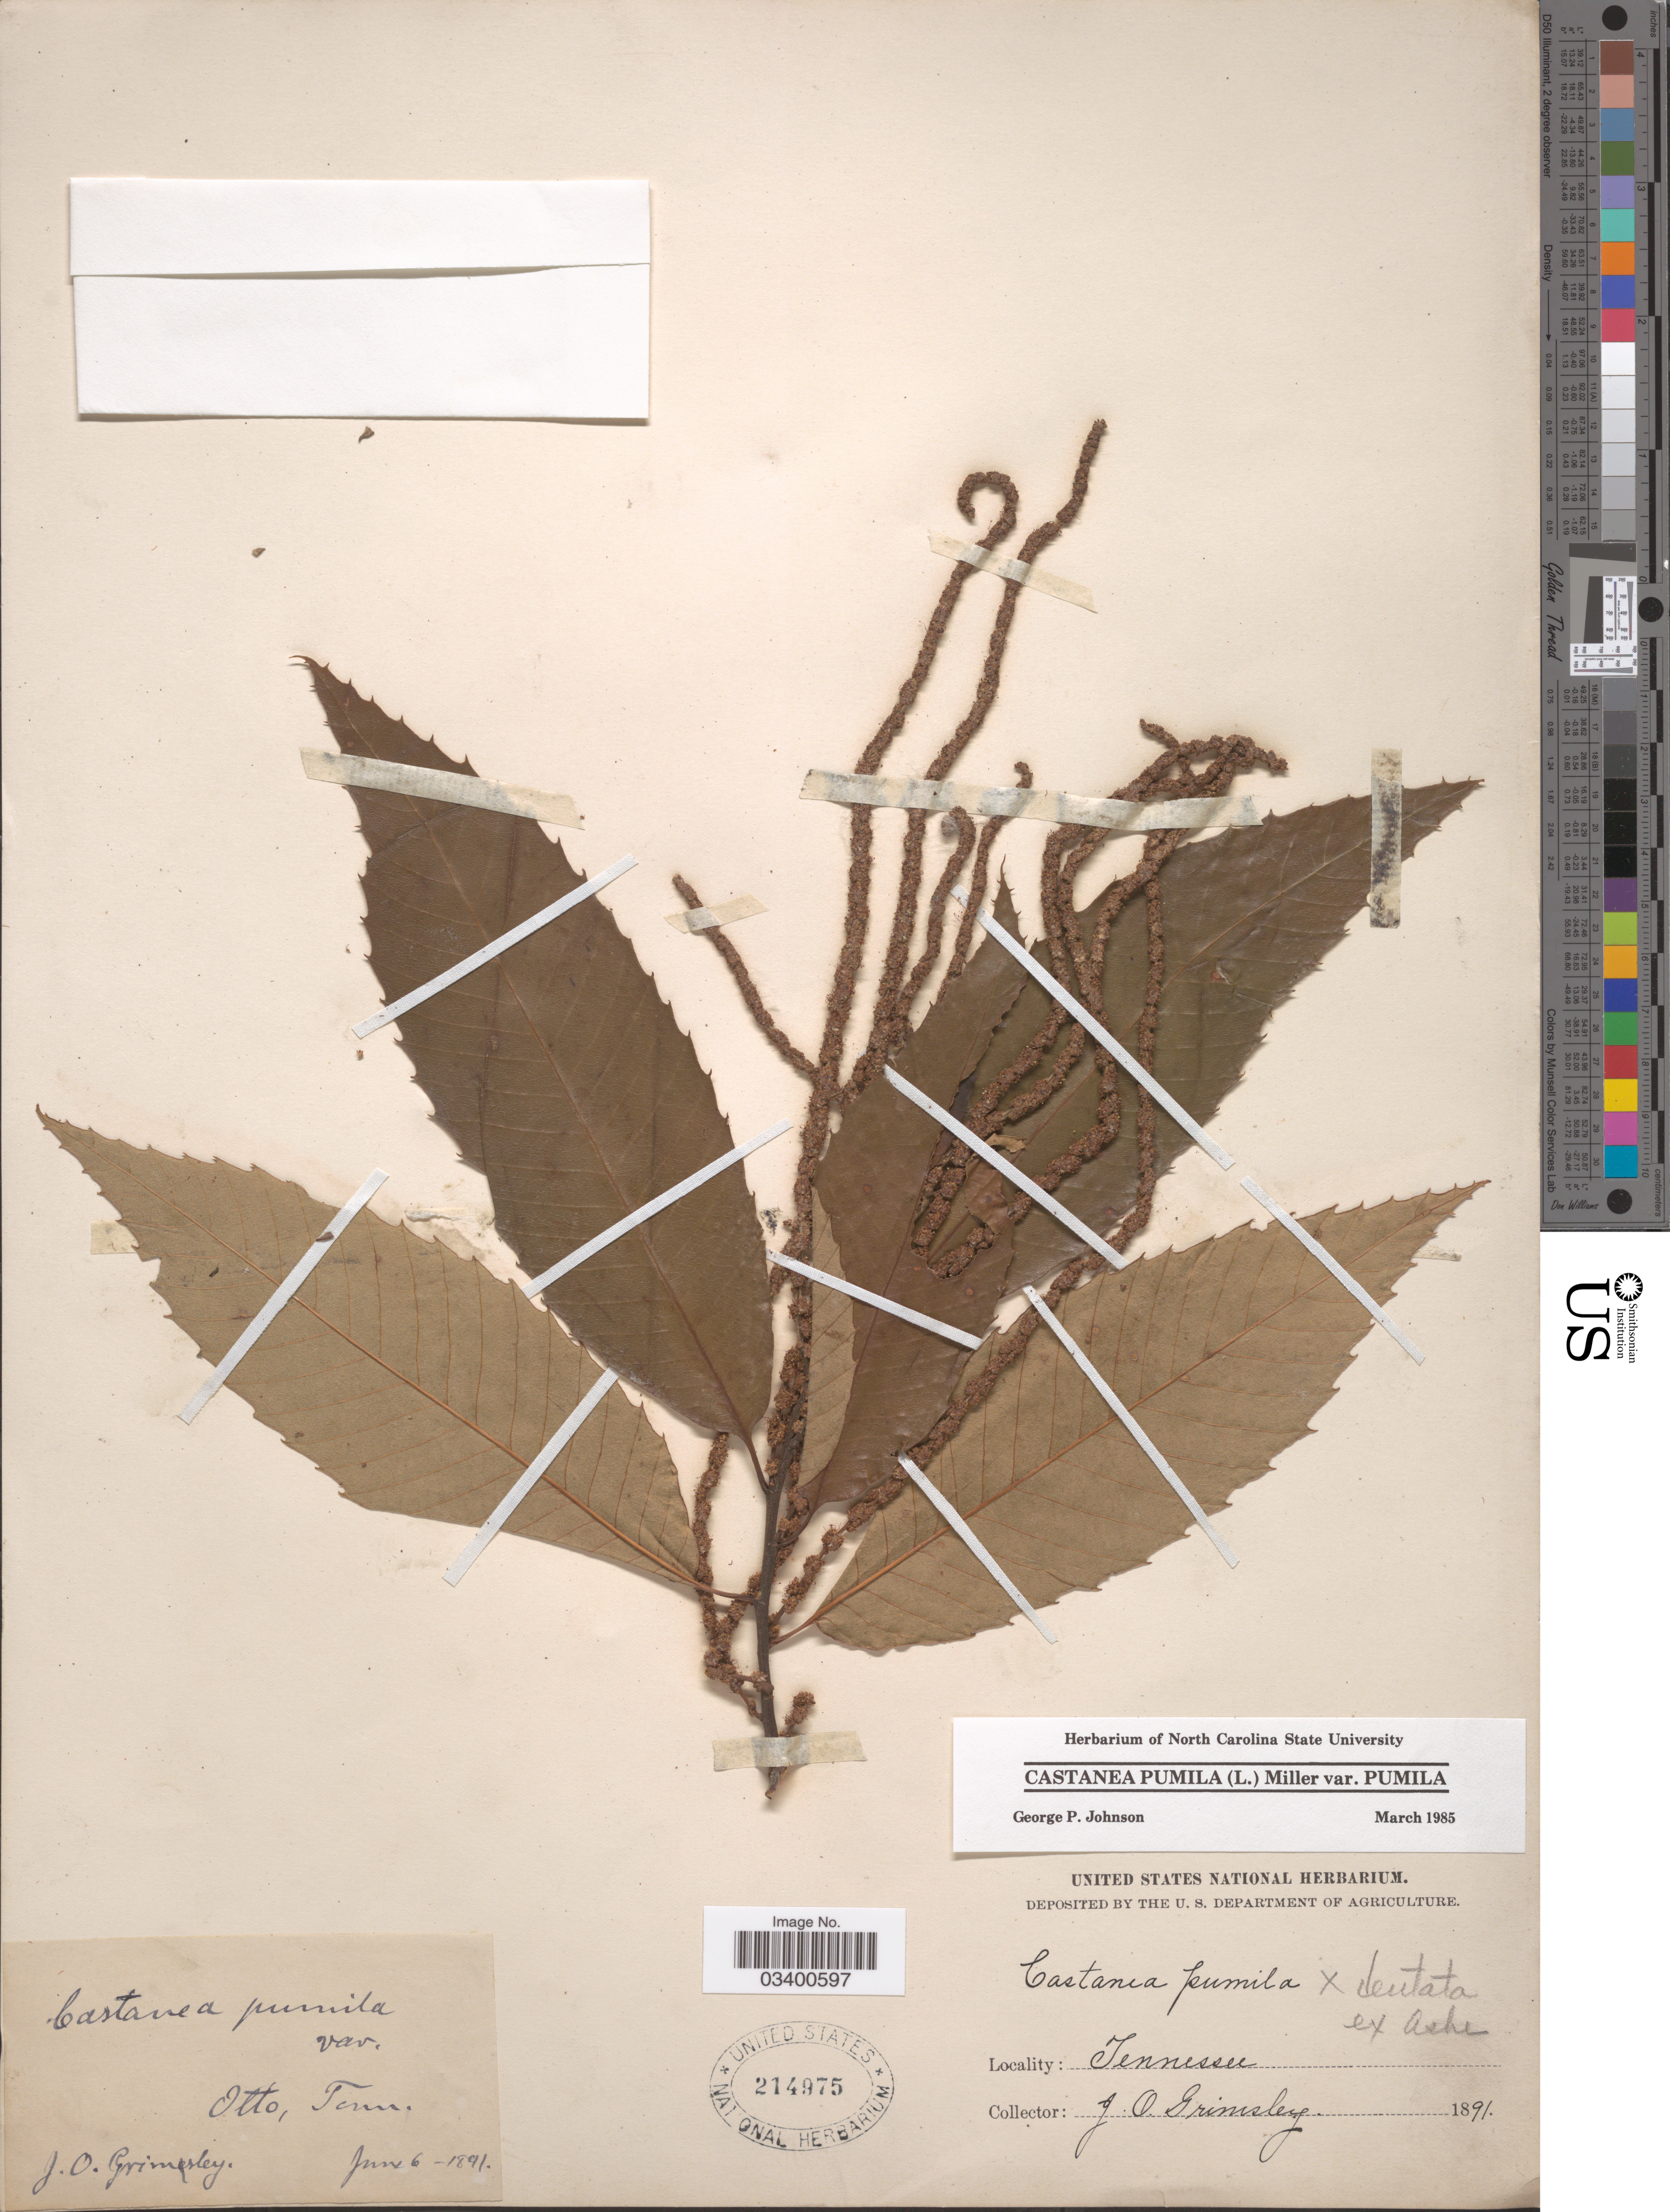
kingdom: Plantae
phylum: Tracheophyta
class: Magnoliopsida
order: Fagales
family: Fagaceae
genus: Castanea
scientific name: Castanea pumila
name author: (L.) Mill.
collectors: J. Grimsley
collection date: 1891-06-06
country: United States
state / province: Tennessee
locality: Otto.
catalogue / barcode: US 214975